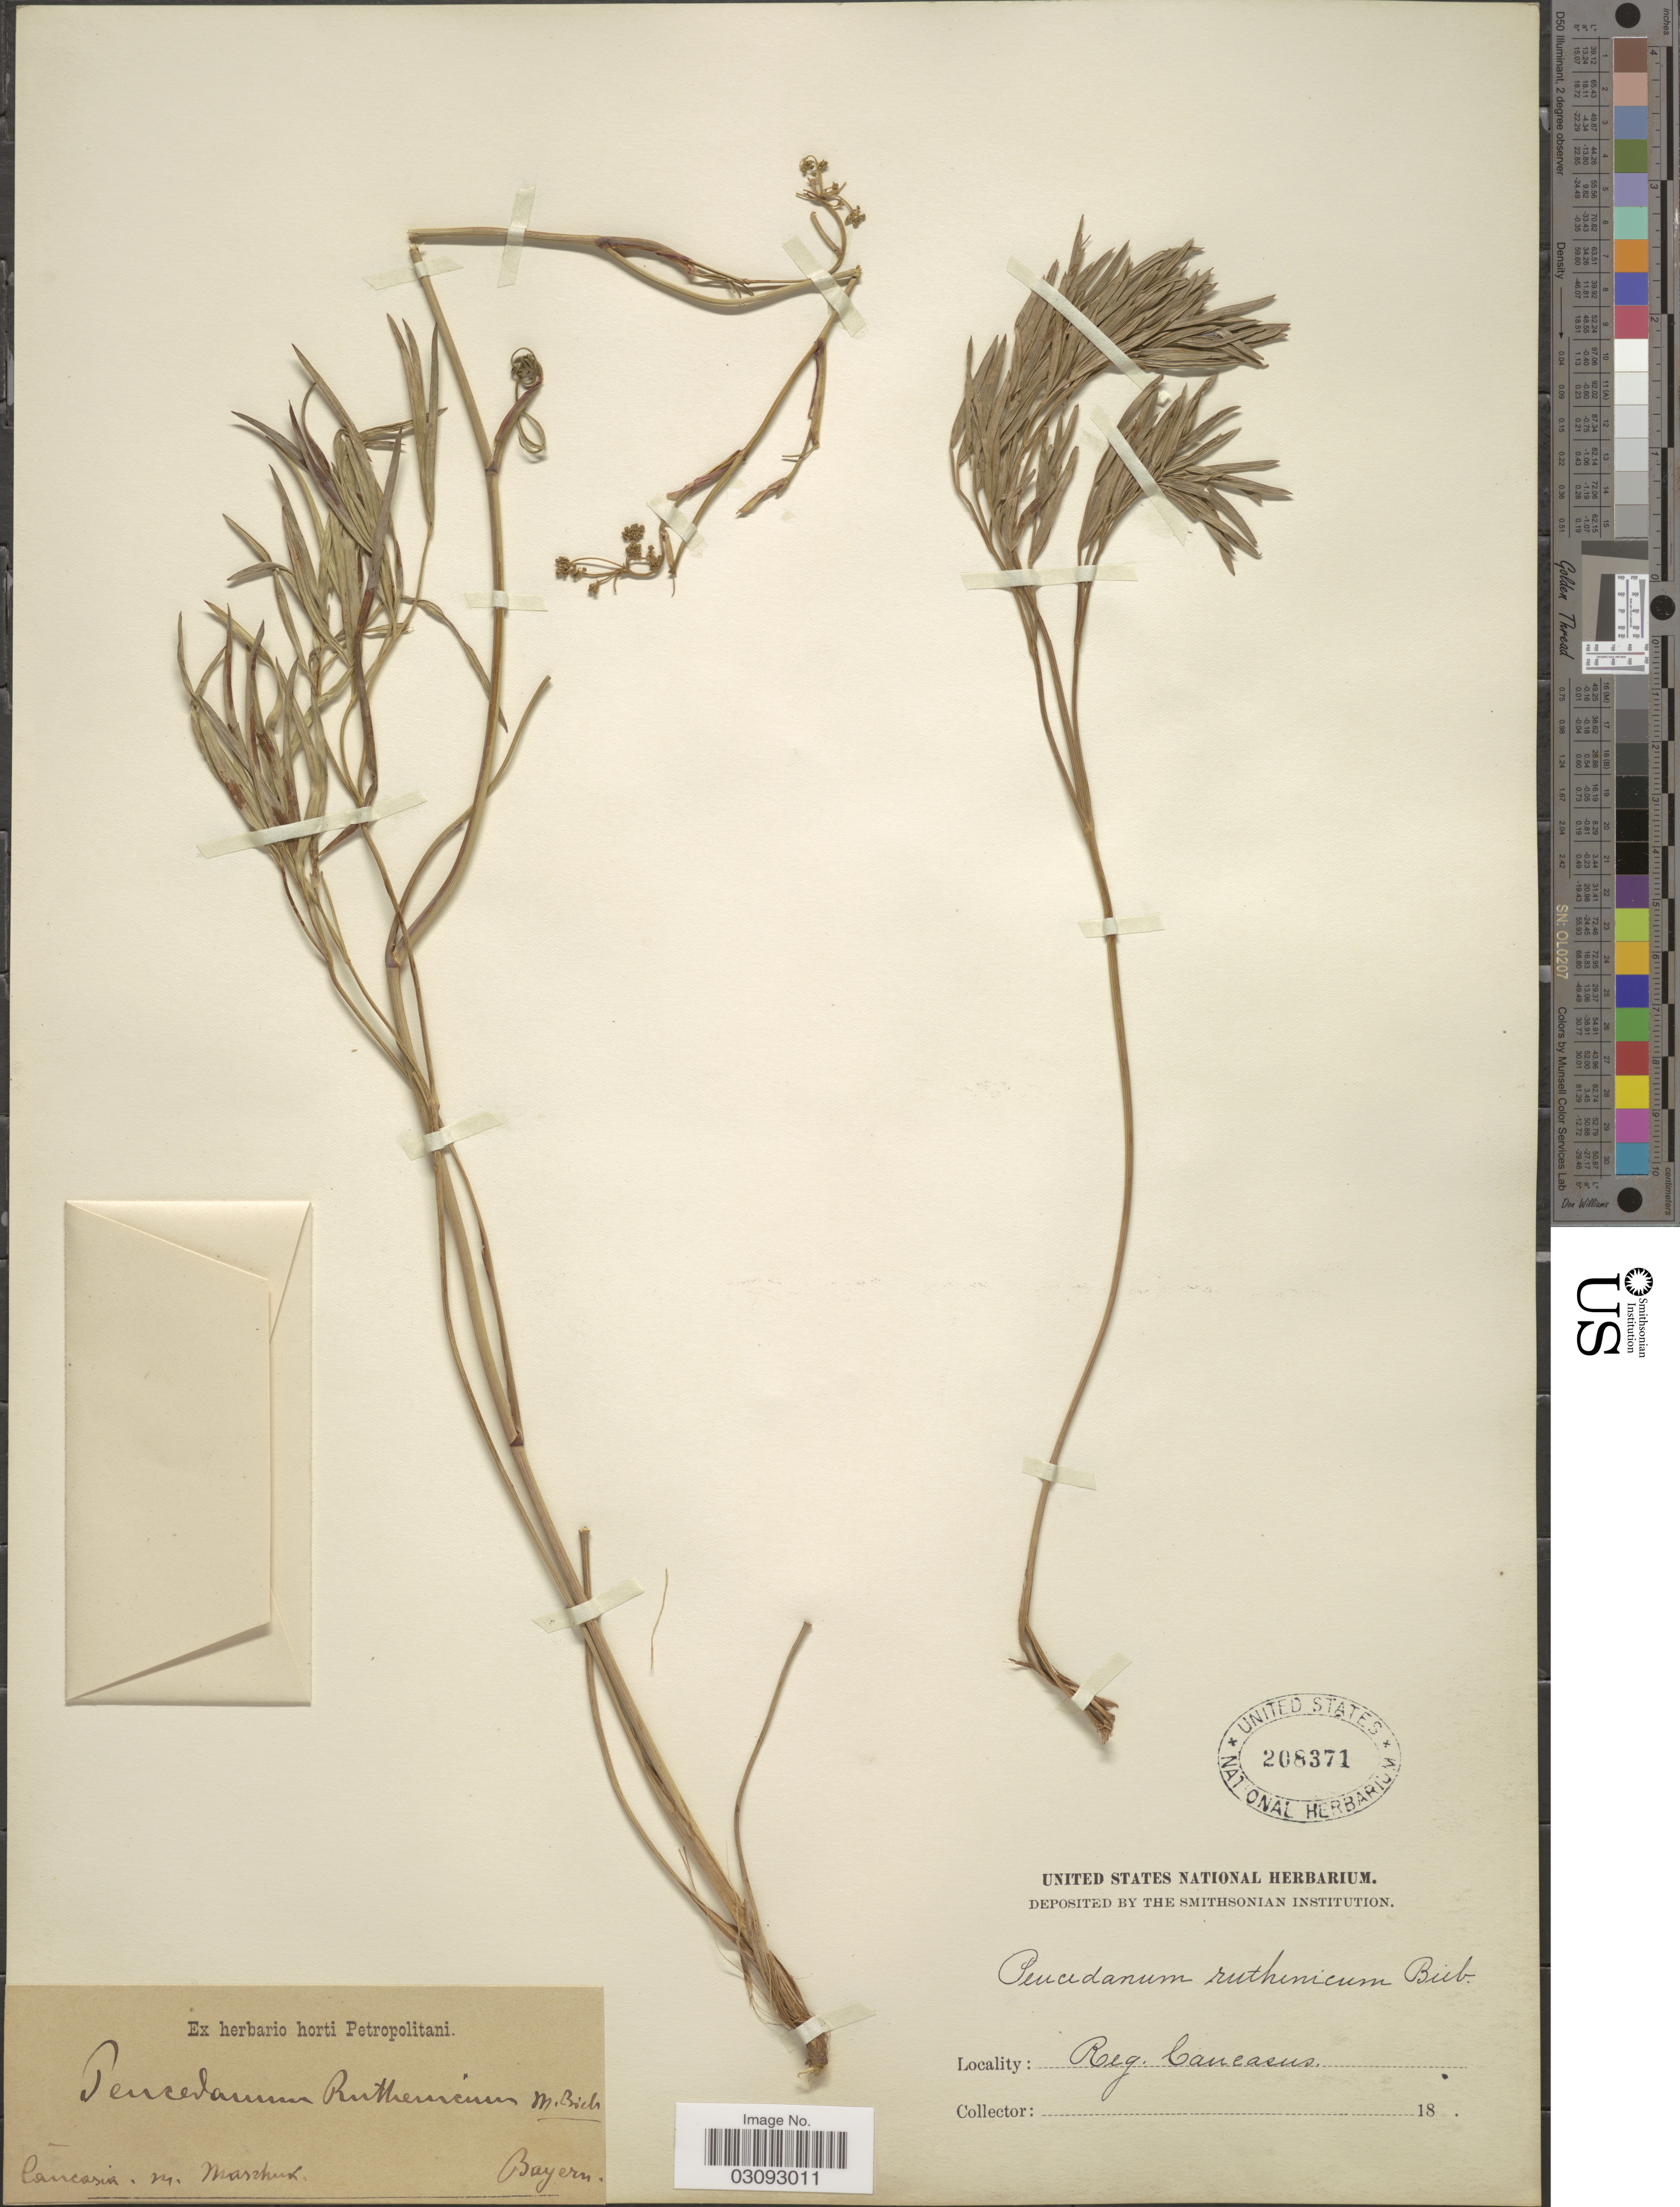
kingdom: Plantae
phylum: Tracheophyta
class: Magnoliopsida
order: Apiales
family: Apiaceae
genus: Peucedanum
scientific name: Peucedanum ruthenicum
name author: M. Bieb.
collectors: ex herb. horti Petropolitani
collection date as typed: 18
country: Russian Federation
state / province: Stavropol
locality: Caucasus nr. Mashuk.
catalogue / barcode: US 208371